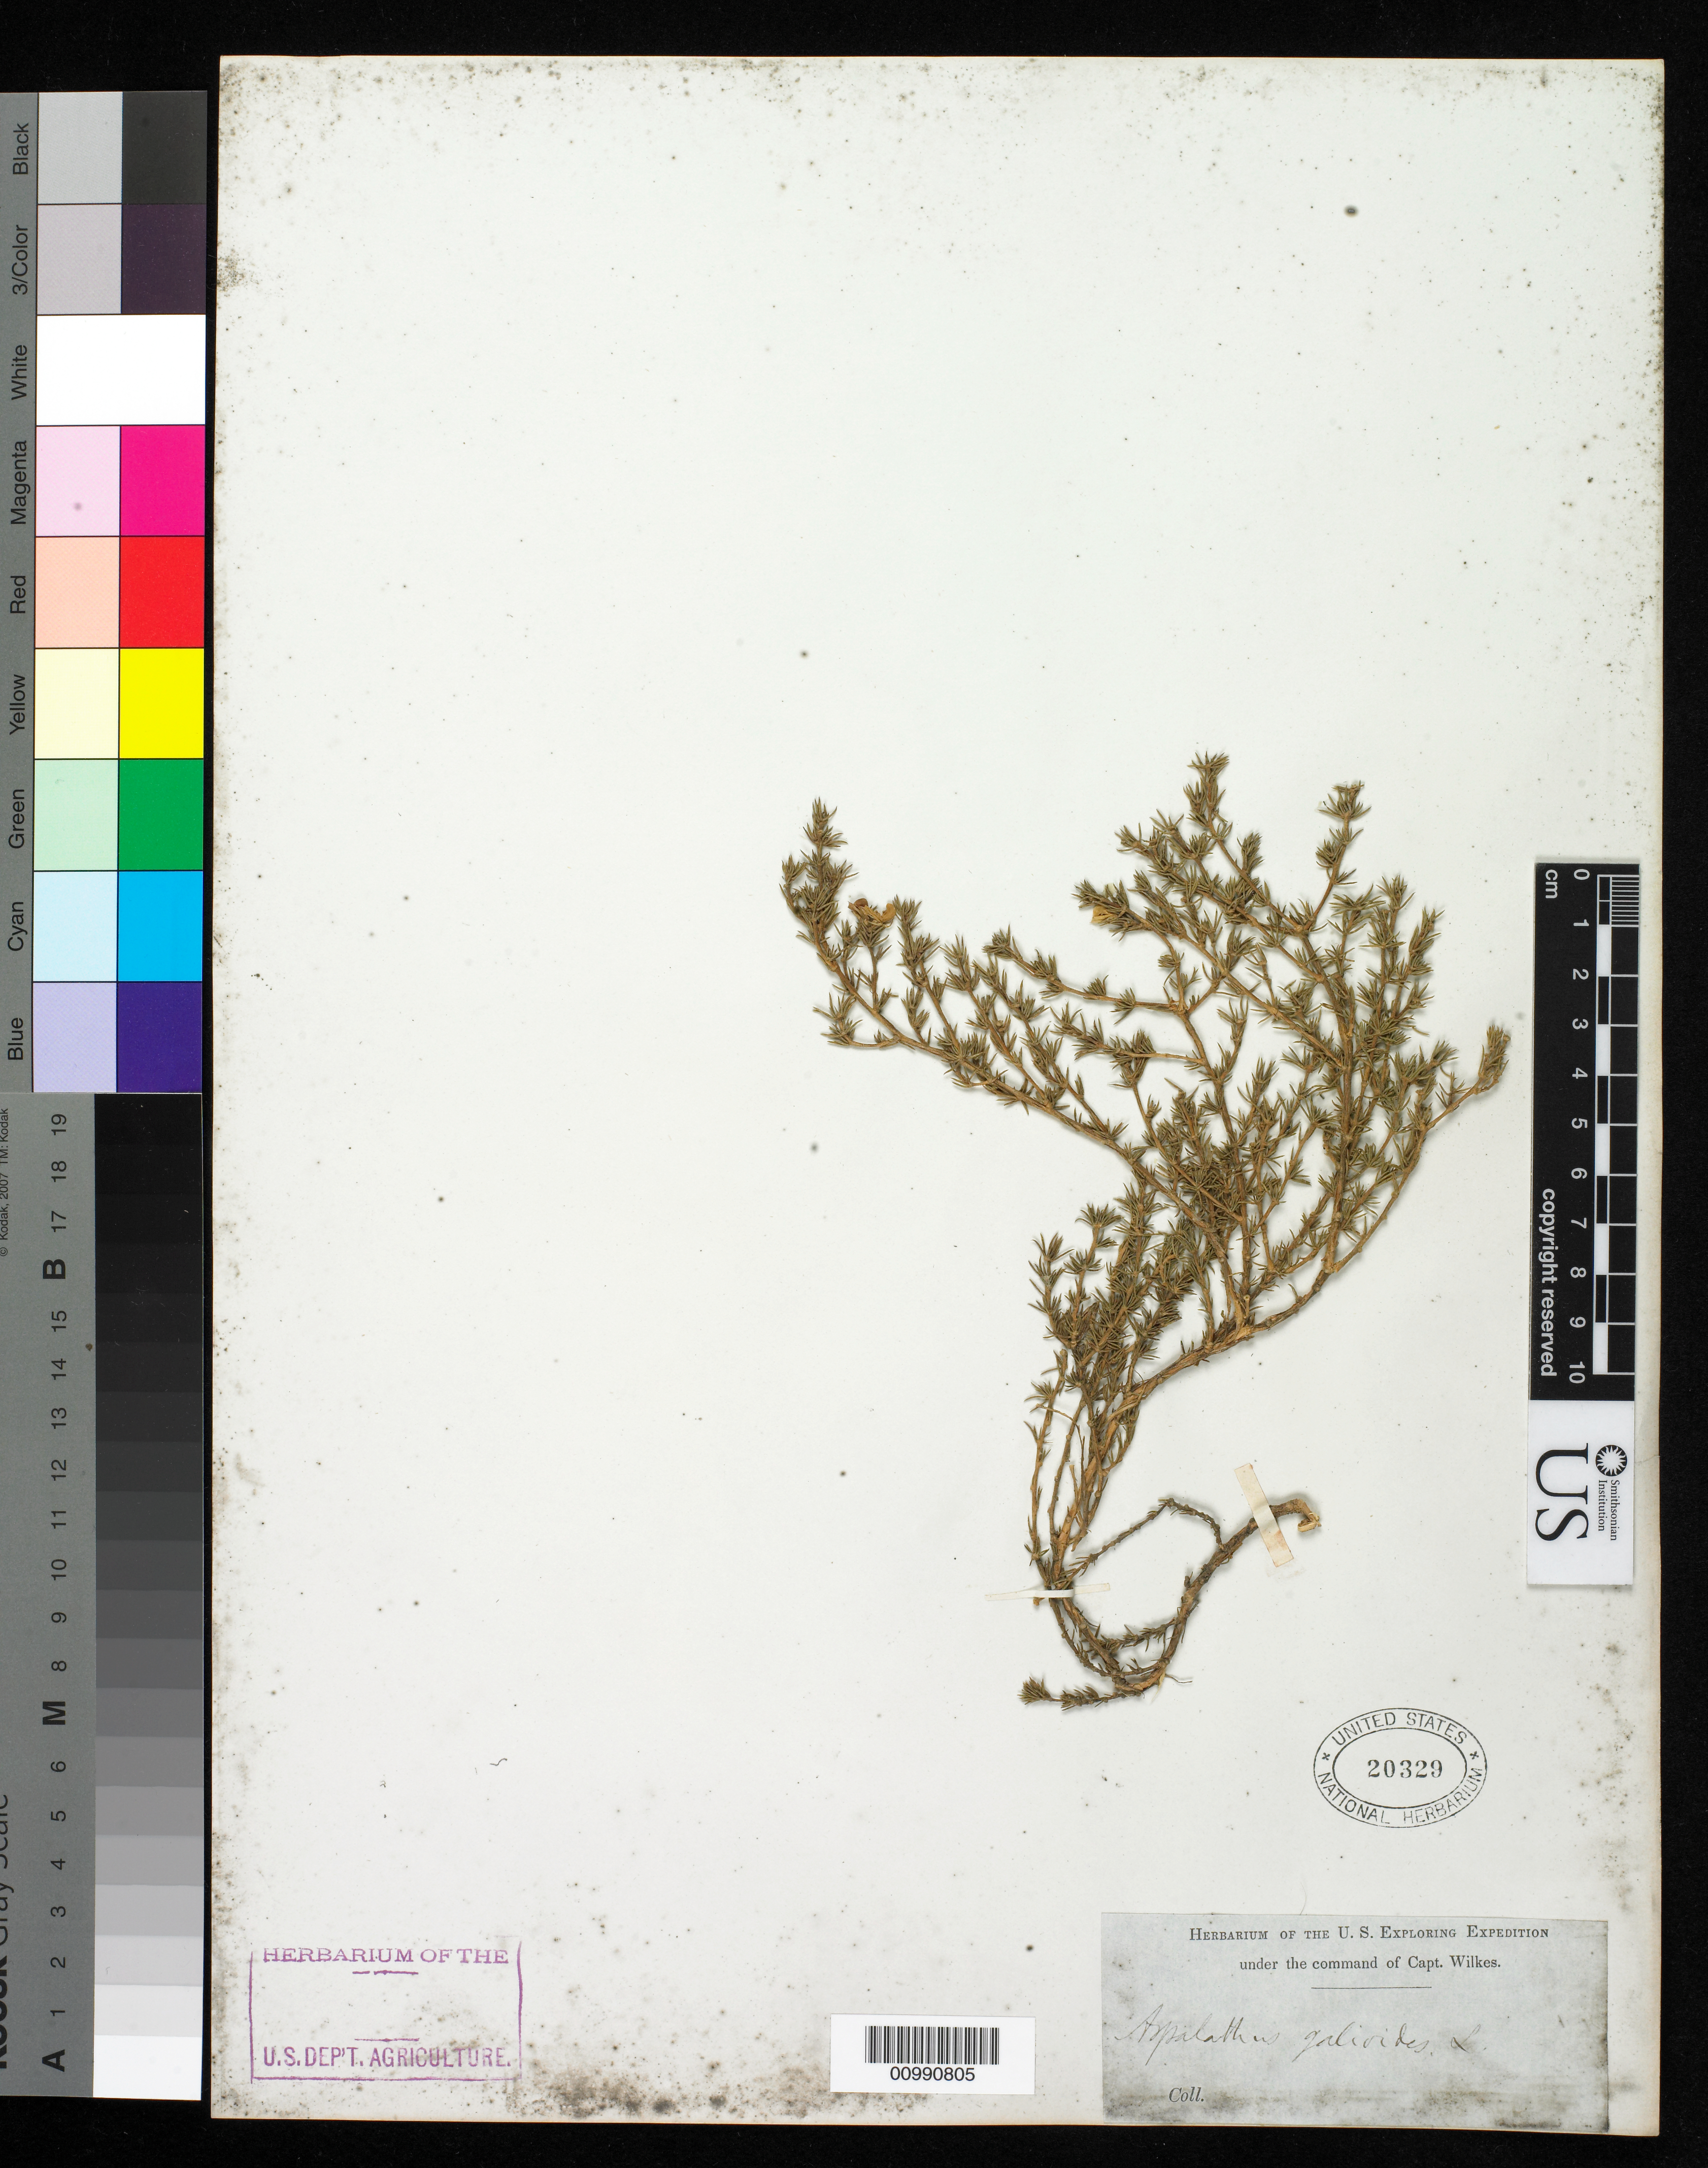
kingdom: Plantae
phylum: Tracheophyta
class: Magnoliopsida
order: Fabales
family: Fabaceae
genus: Aspalathus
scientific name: Aspalathus juniperina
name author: Thunb.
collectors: Wilkes Explor. Exped.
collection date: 1838/1842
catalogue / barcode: US 20329